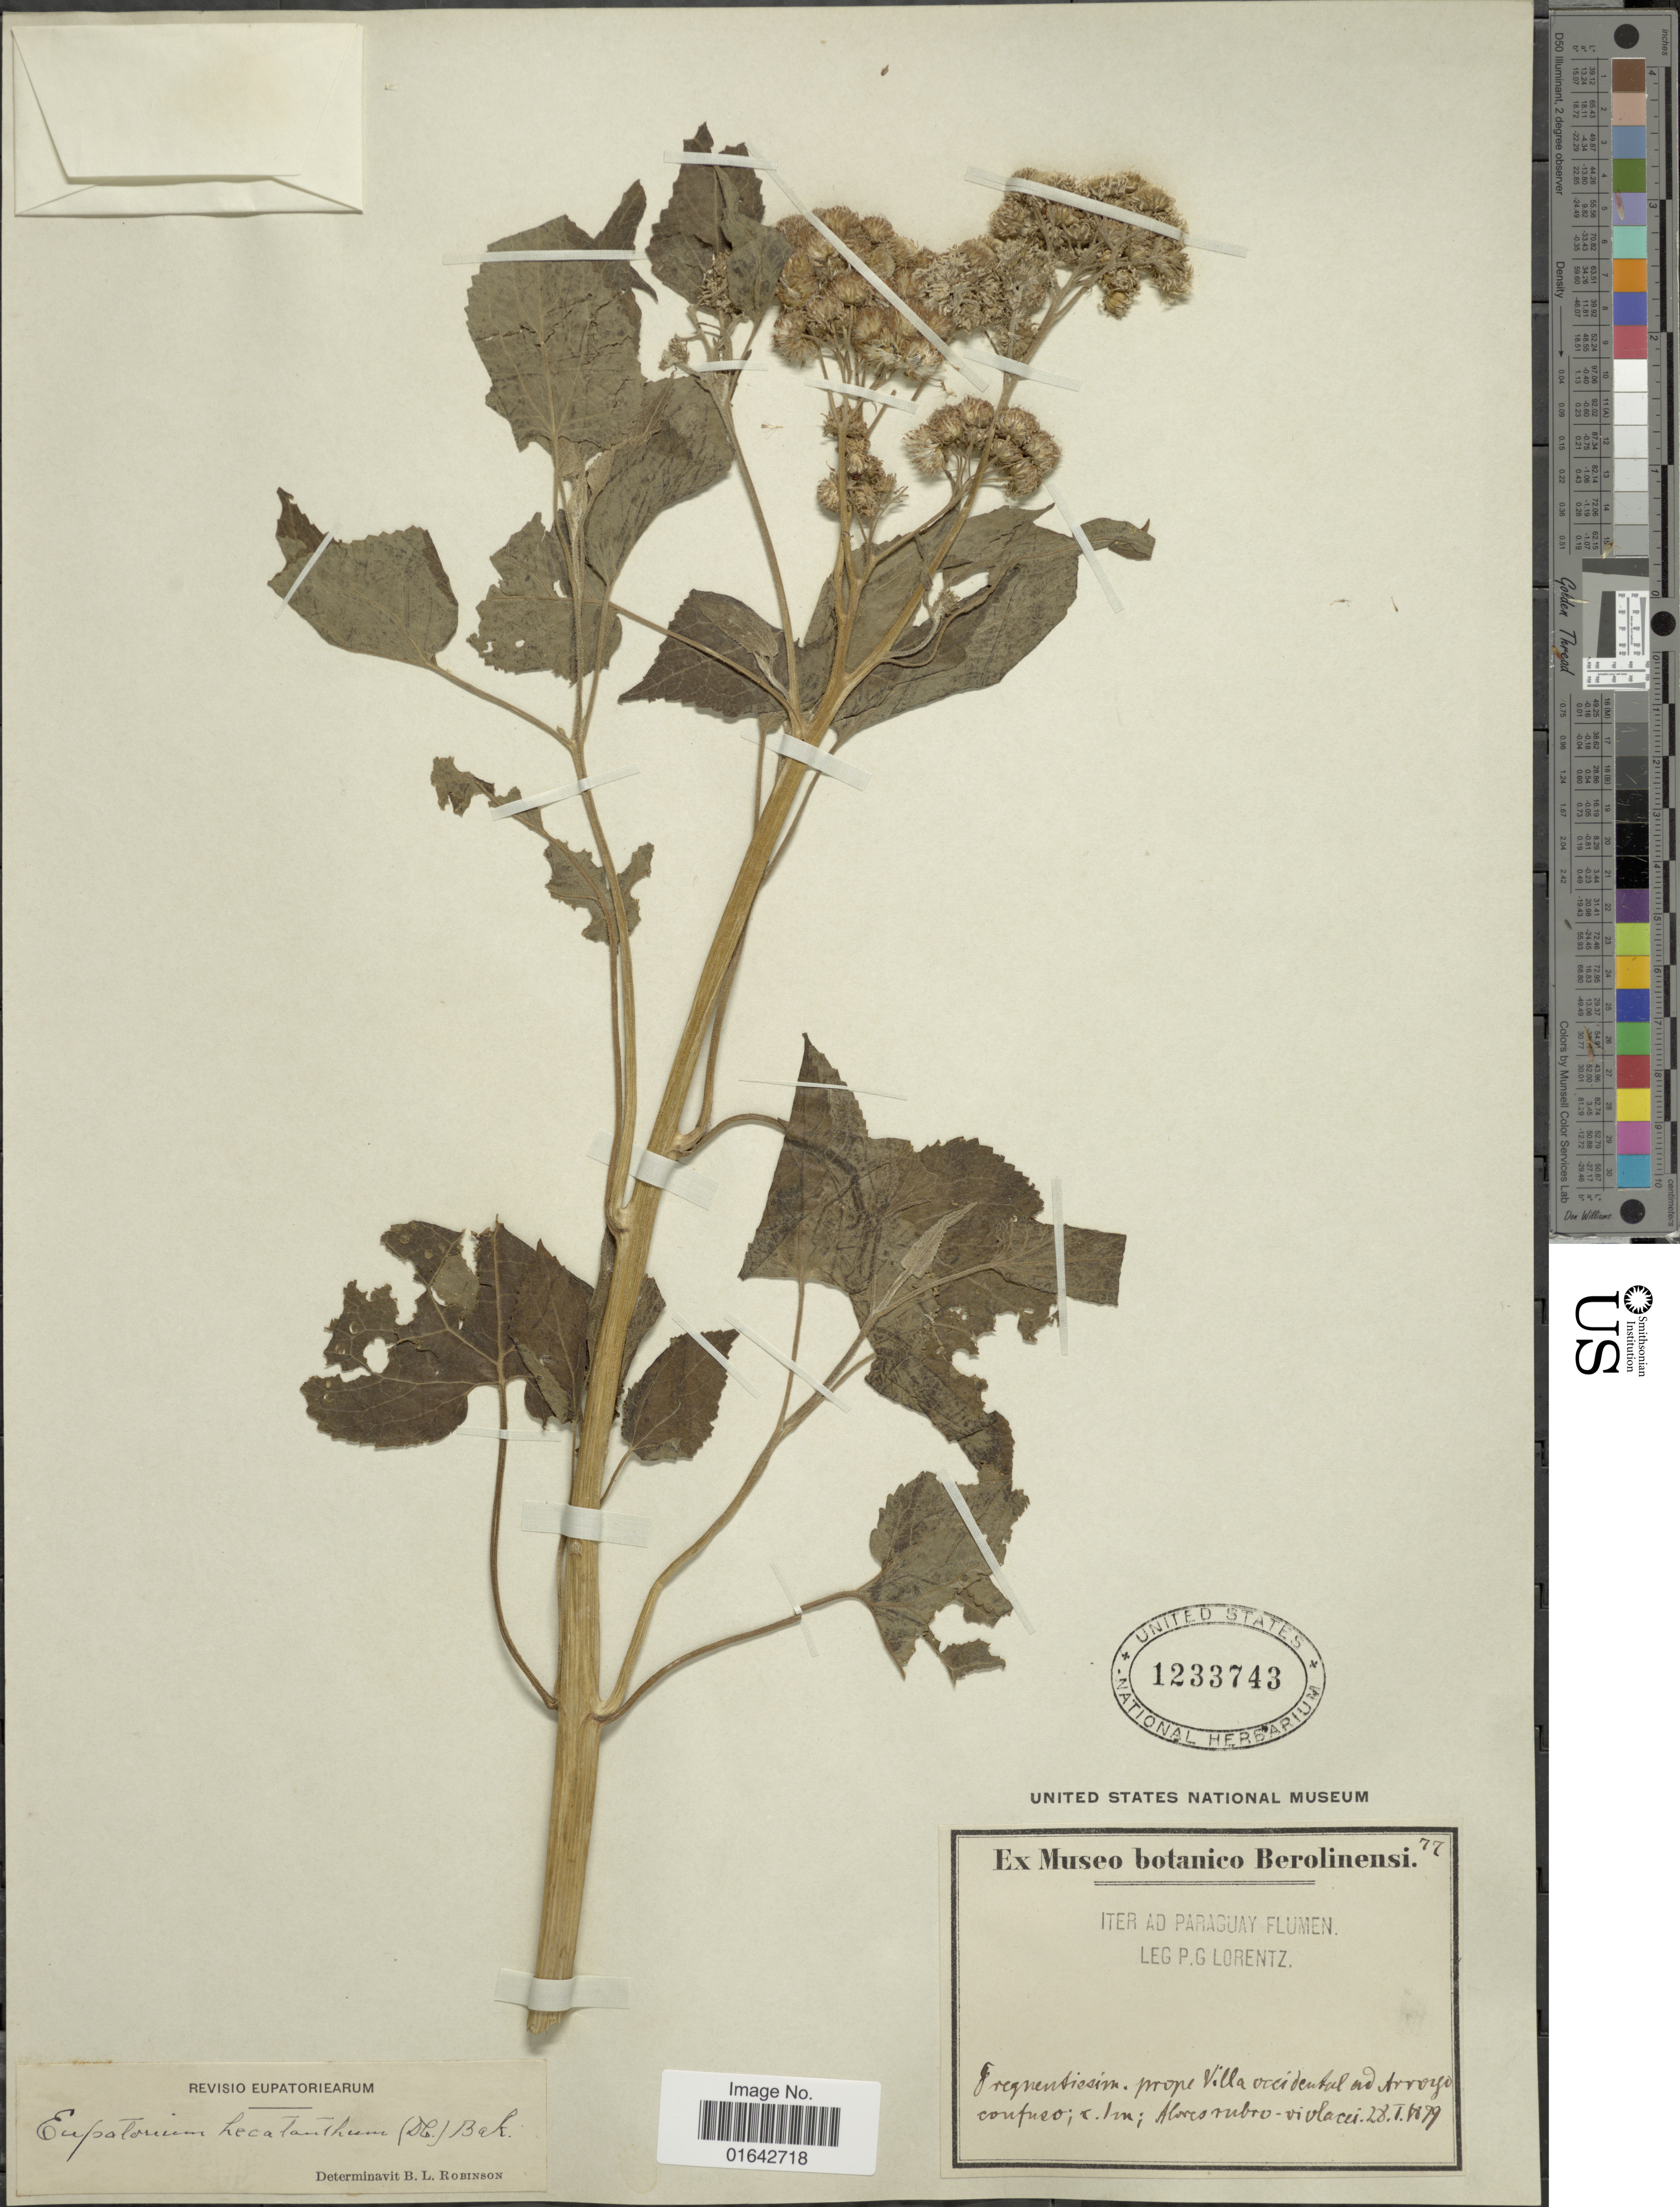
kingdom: Plantae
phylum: Tracheophyta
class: Magnoliopsida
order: Asterales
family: Asteraceae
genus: Urolepis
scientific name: Urolepis hecatantha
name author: (DC.) R.M. King & H. Rob.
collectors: P. G. Lorentz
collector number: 77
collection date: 1879-01-28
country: Paraguay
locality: Iter ad Paraguay Flumen, prope Villa occidental ad Arroyo confuso.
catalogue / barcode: US 1233743